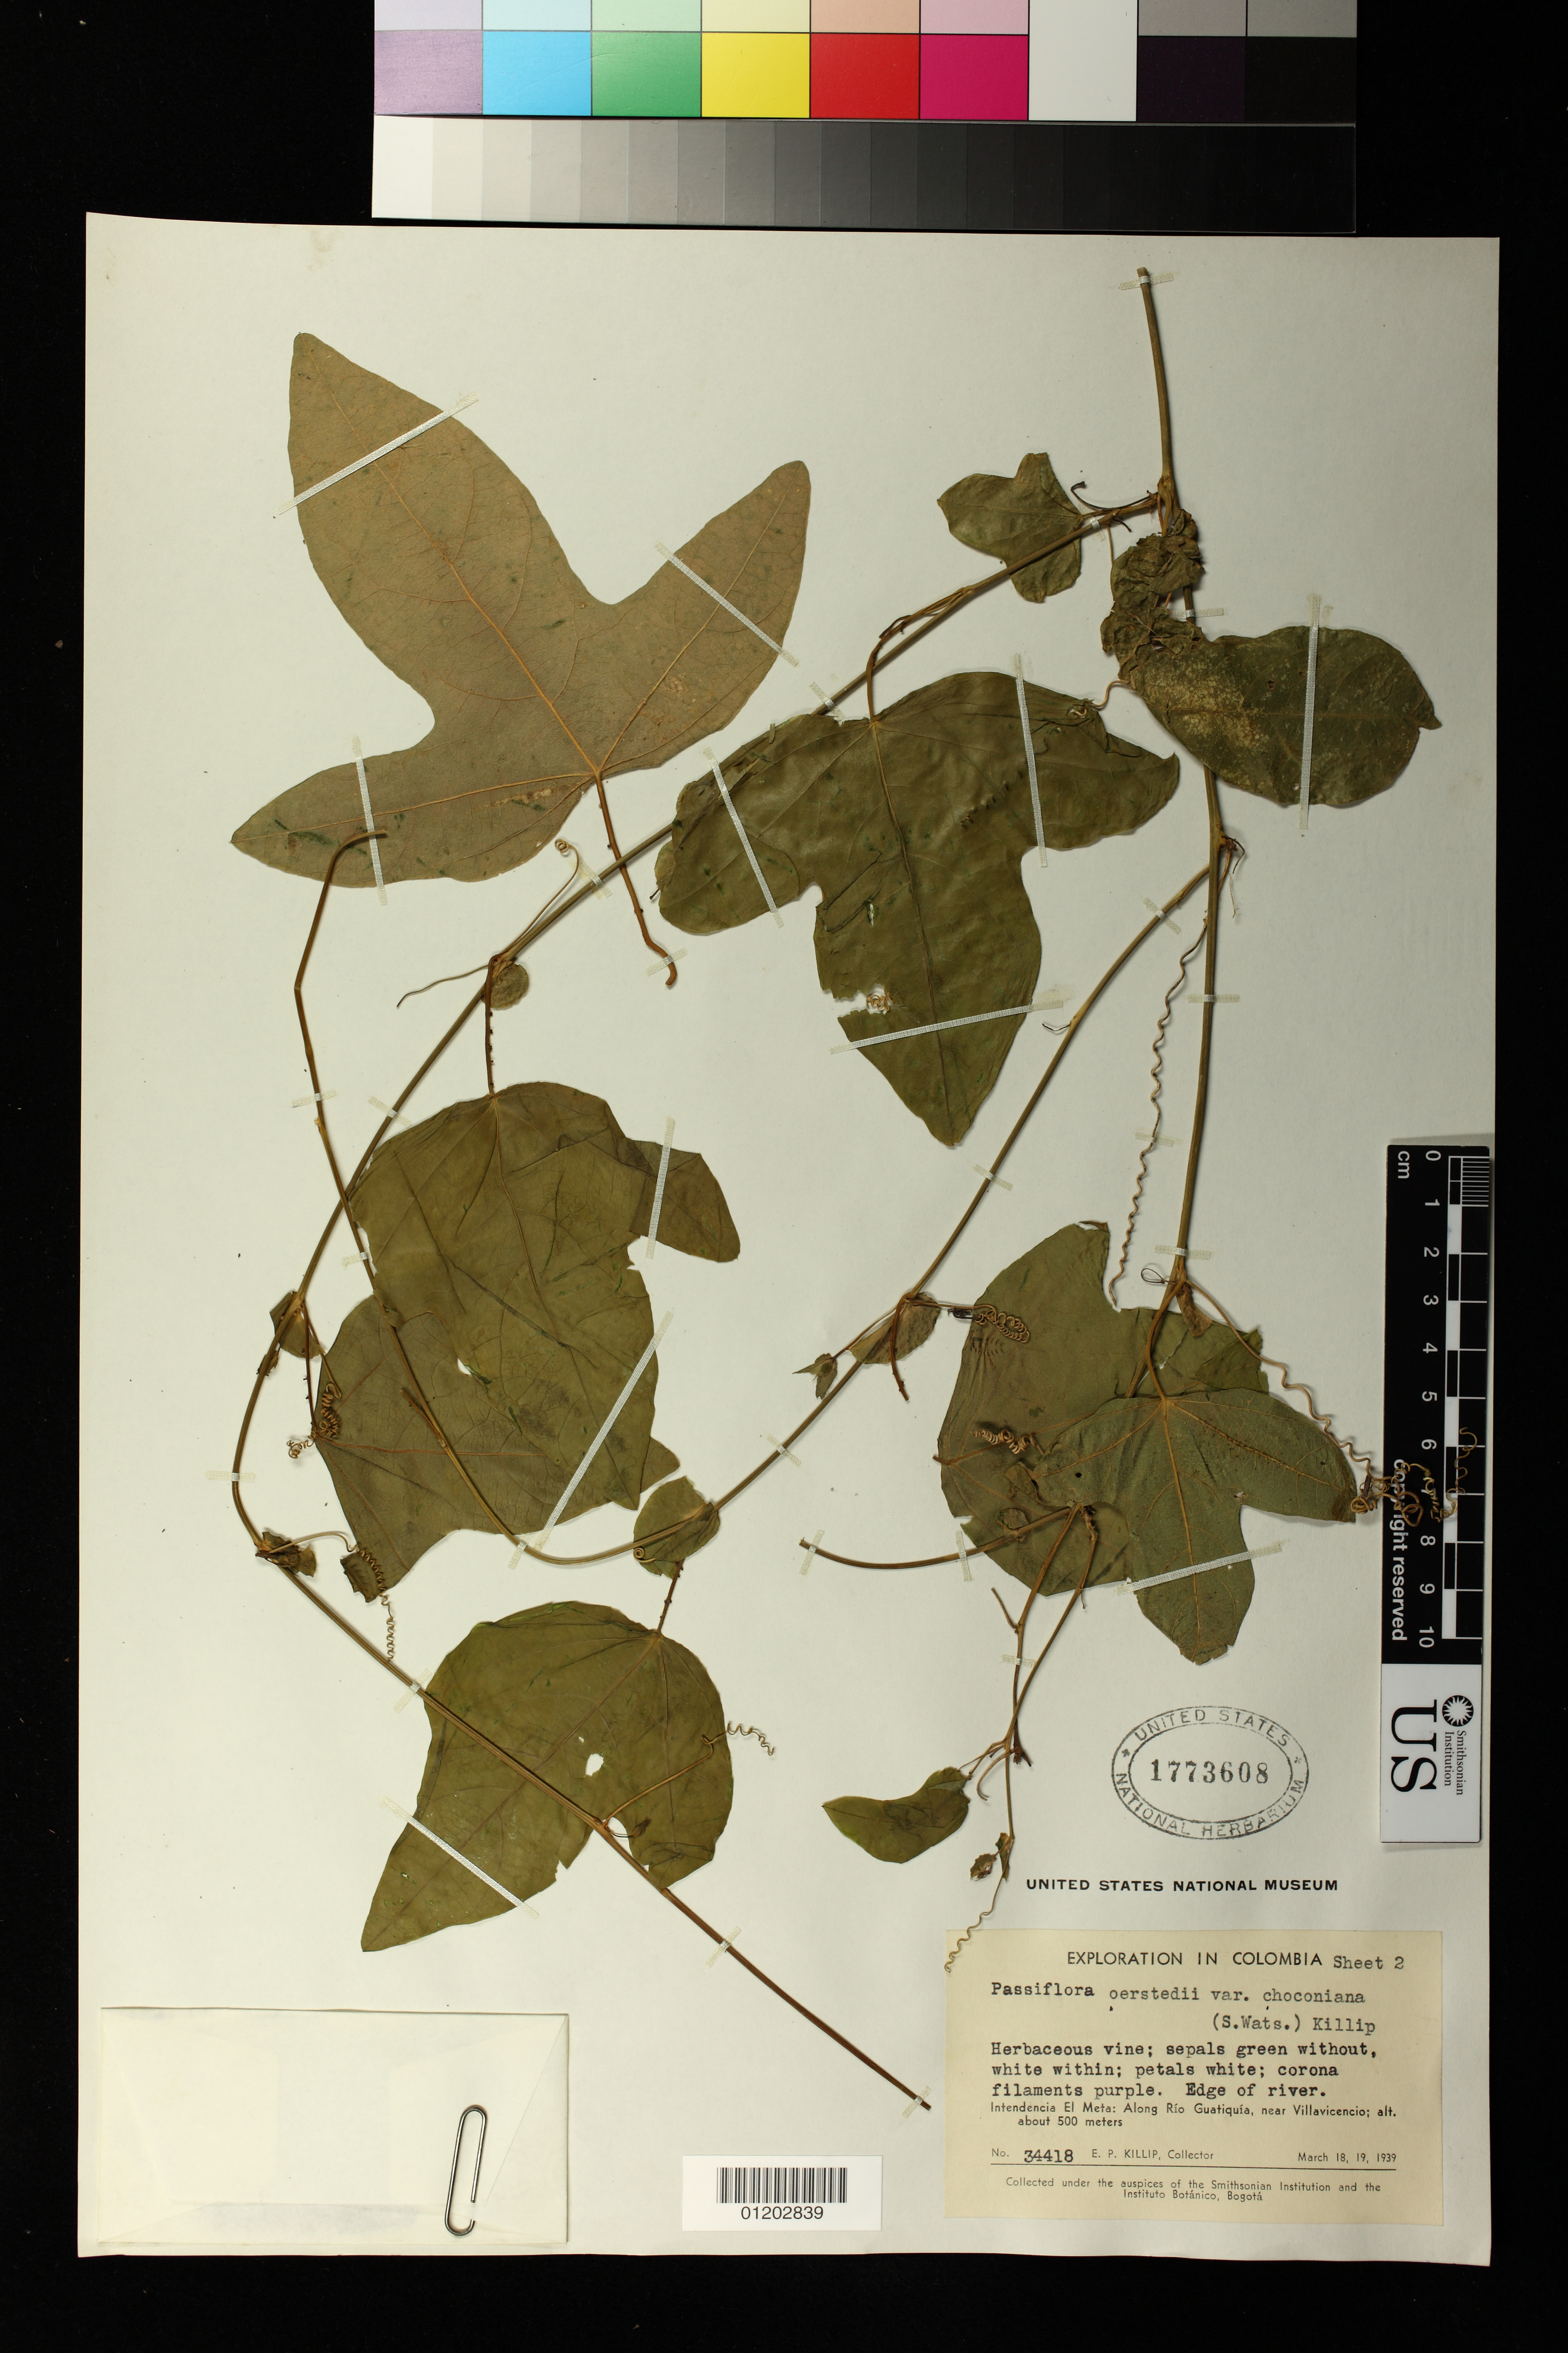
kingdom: Plantae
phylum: Tracheophyta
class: Magnoliopsida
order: Malpighiales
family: Passifloraceae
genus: Passiflora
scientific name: Passiflora oerstedii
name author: Mast. in Mart.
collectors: E. P. Killip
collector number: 34418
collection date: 1939-03-18/1939-03-19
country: Colombia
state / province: Meta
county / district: Villavicencio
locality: Along Rio Gautiquia, near Villavicencio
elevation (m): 500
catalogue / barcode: US 1773608